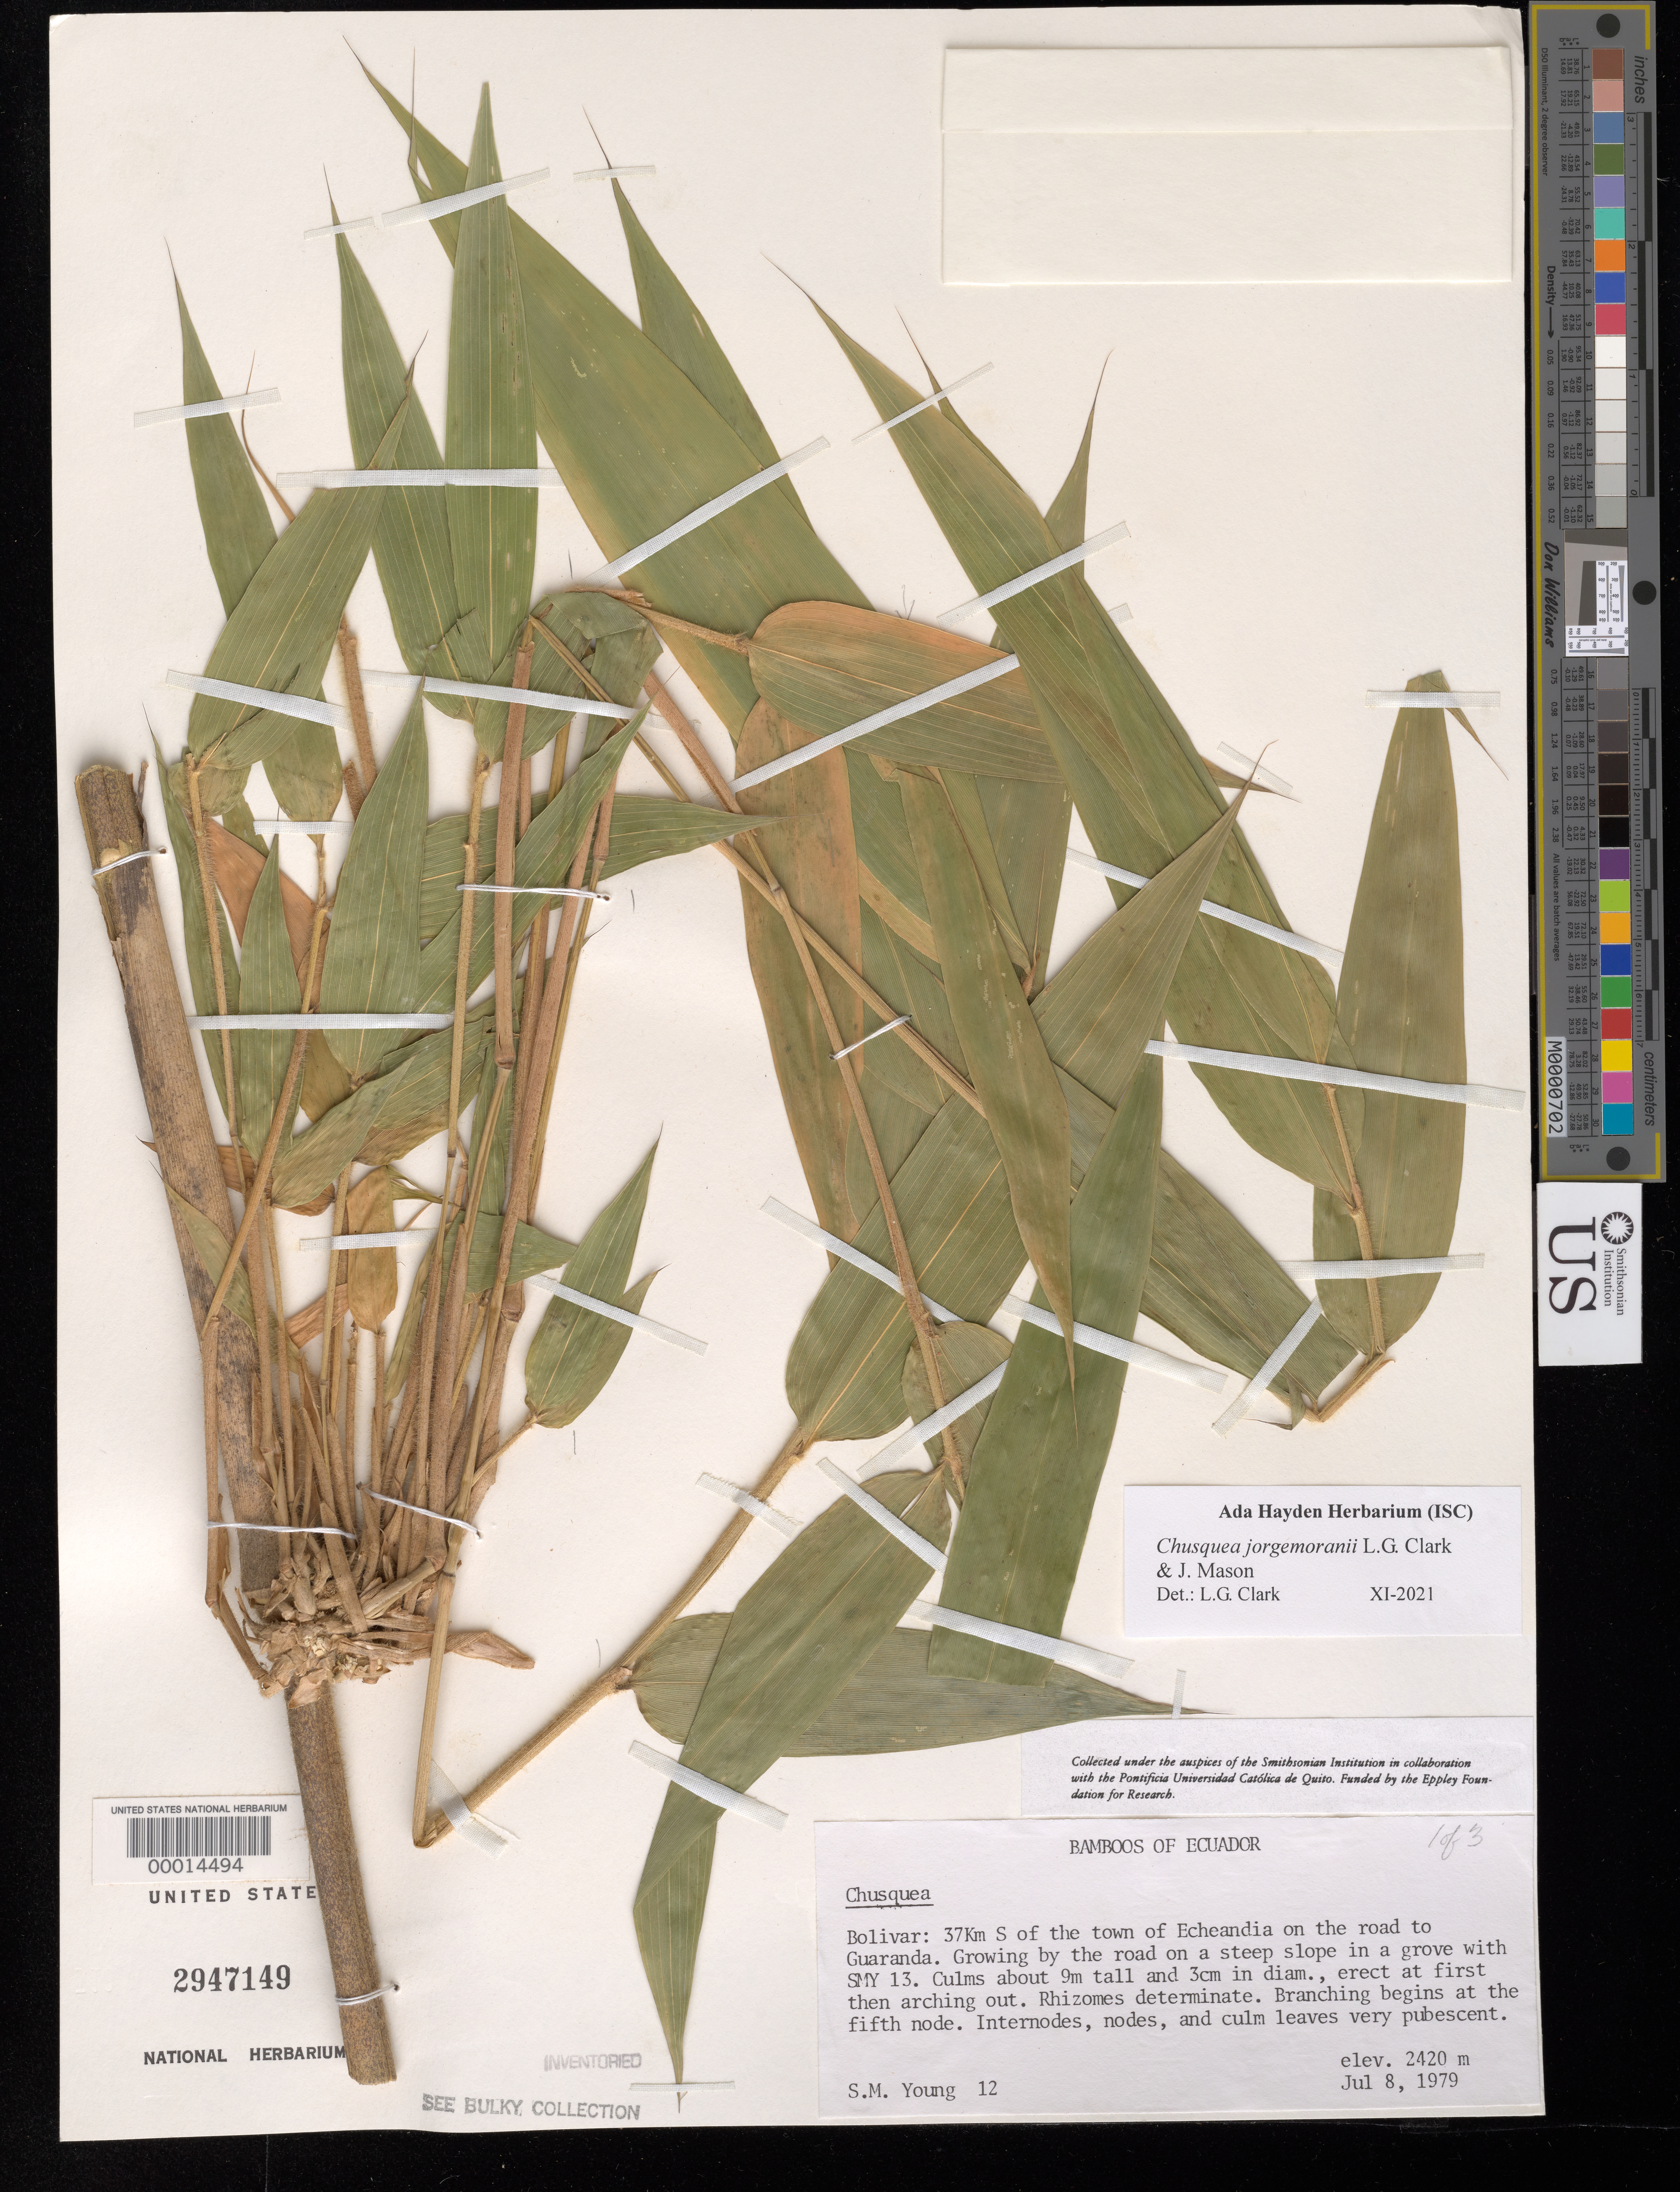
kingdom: Plantae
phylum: Tracheophyta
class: Liliopsida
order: Poales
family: Poaceae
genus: Chusquea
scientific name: Chusquea jorgemoranii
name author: L.G. Clark & J.J.Mason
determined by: Clark, Lynn G., (ISC), Iowa State University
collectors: S. Young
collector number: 12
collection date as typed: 08 Jul 1979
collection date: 1979-07-08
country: Ecuador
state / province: Bolívar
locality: Echeandia/Guaranda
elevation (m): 2420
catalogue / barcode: US 2947149